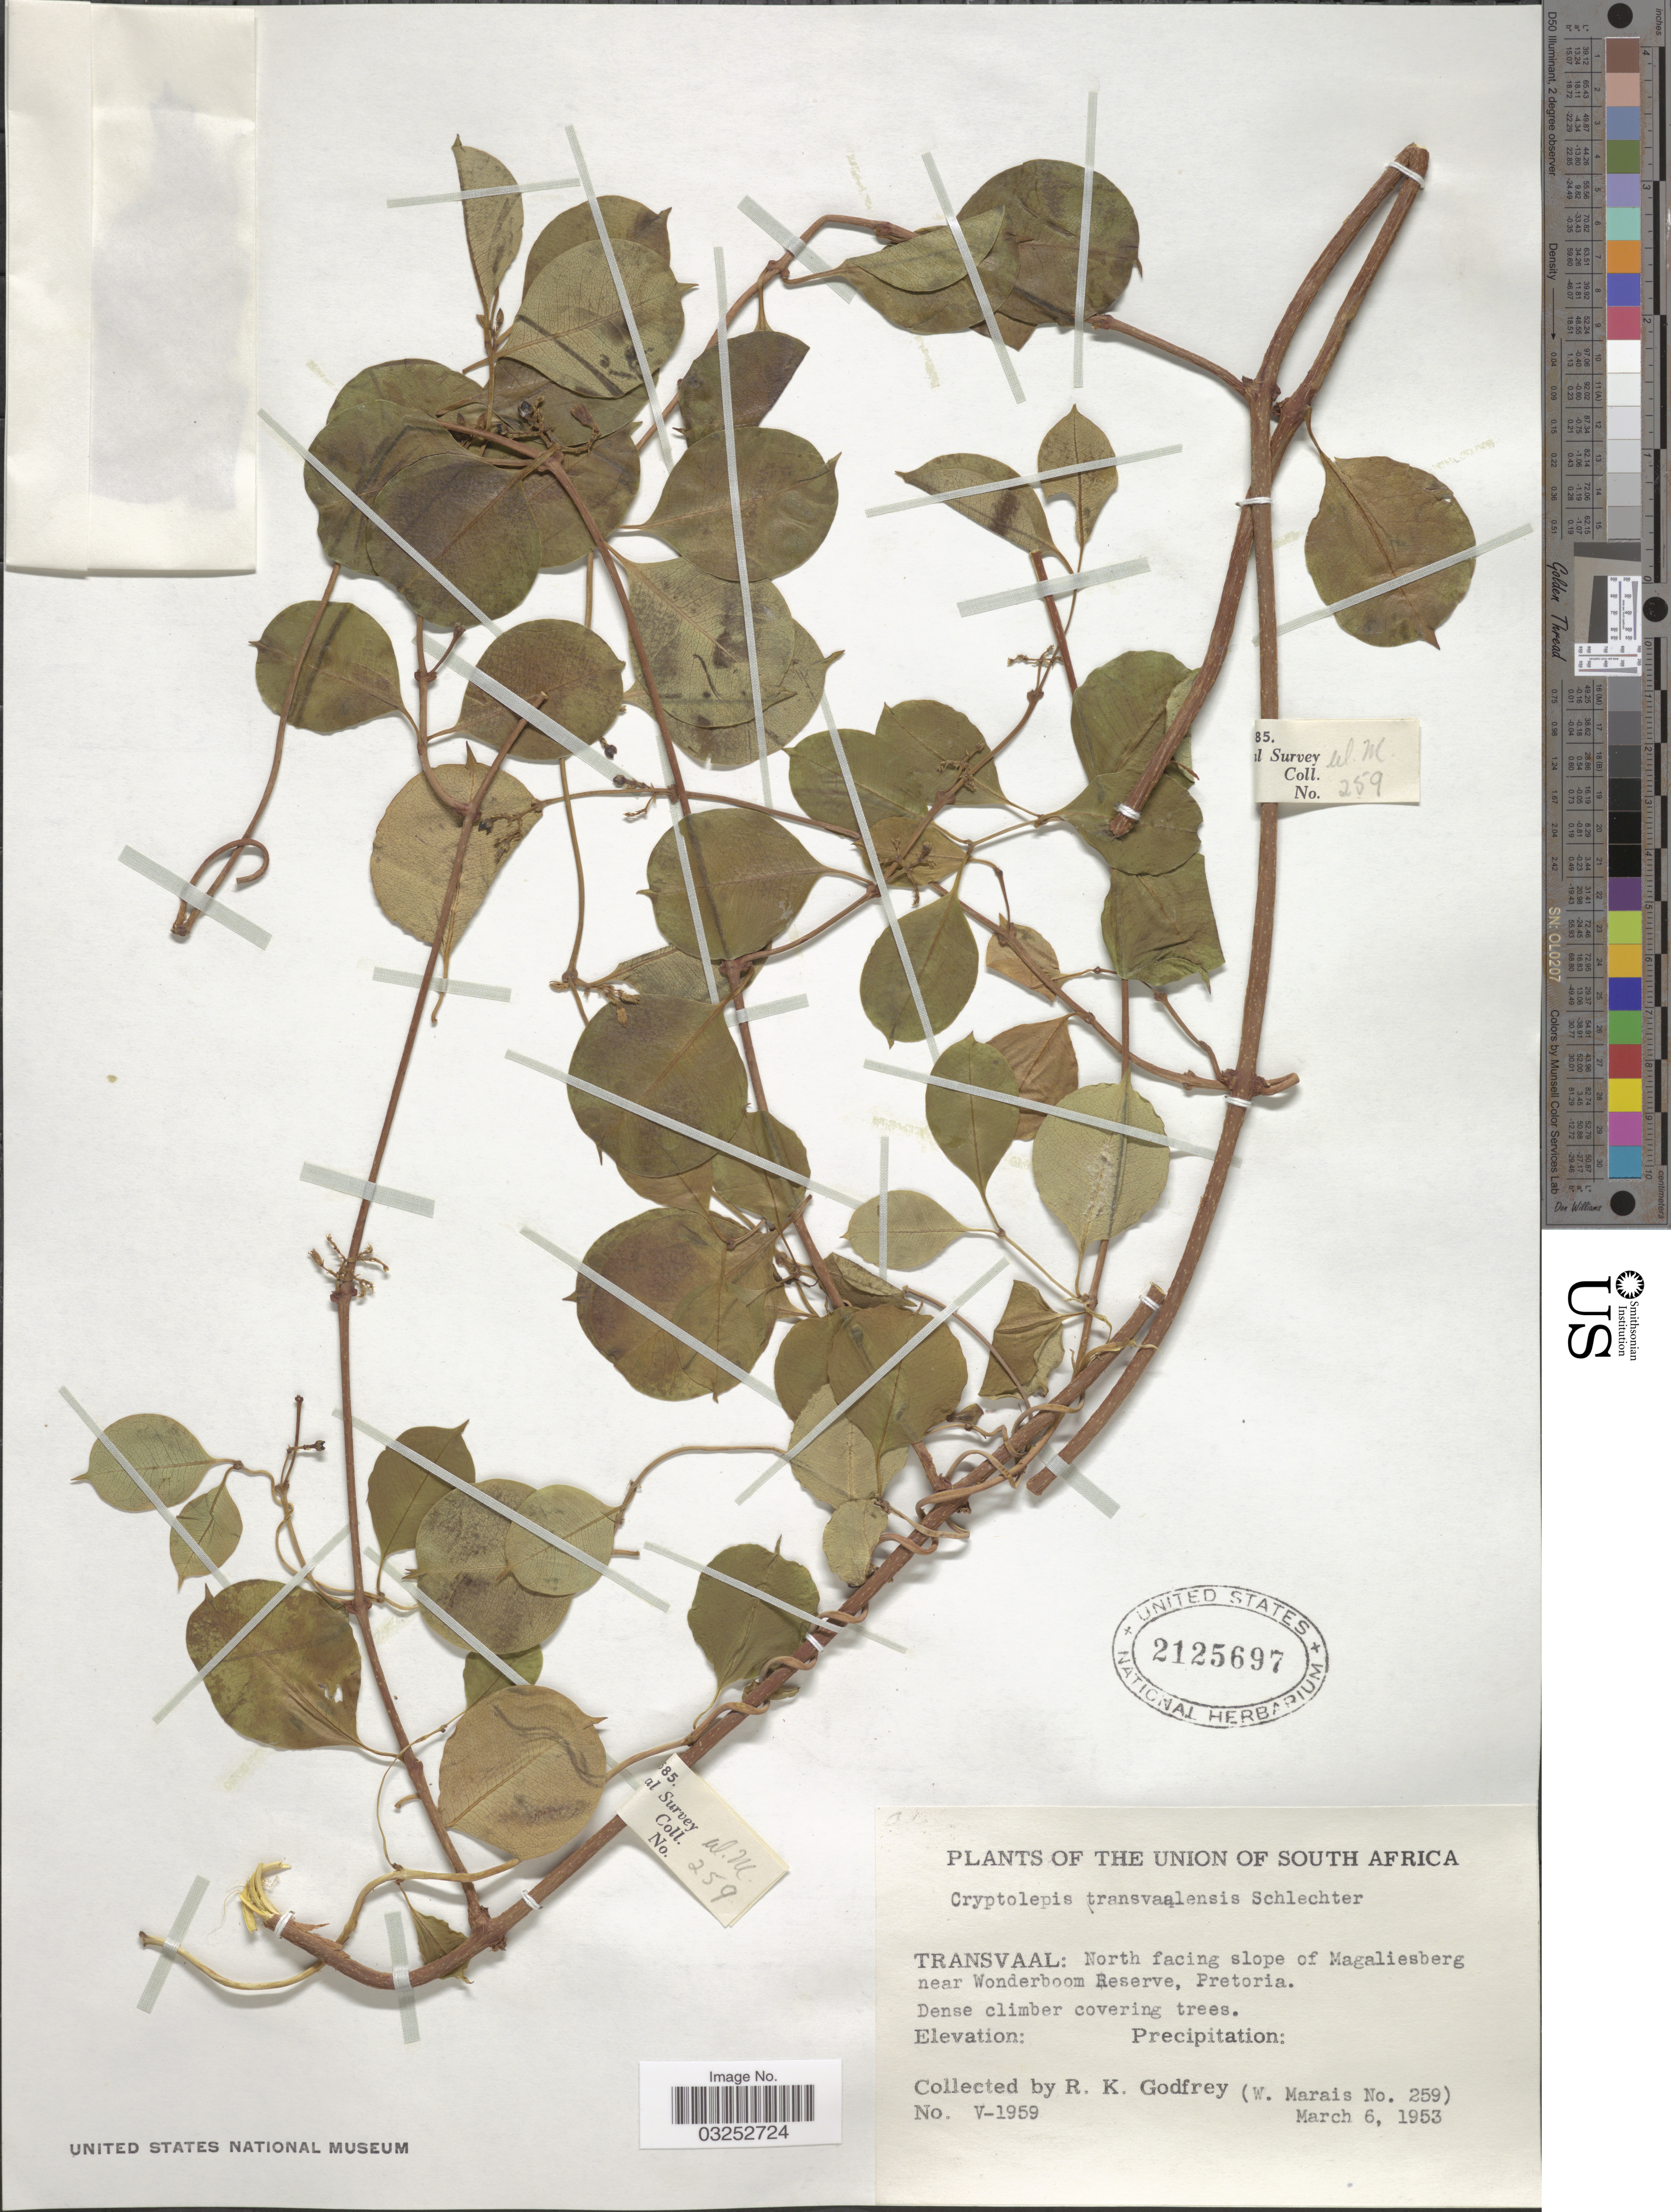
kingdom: Plantae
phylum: Tracheophyta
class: Magnoliopsida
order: Gentianales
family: Apocynaceae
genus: Cryptolepis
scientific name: Cryptolepis transvaalensis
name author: Schltr.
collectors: R. K. Godfrey & W. Marais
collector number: V-1959/259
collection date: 1953-03-06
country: South Africa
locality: The Union of South Africa, Transvaal: North facing slope of Magaliesberg near Wonderboom Reserve, Pretoria.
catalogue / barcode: US 2125697